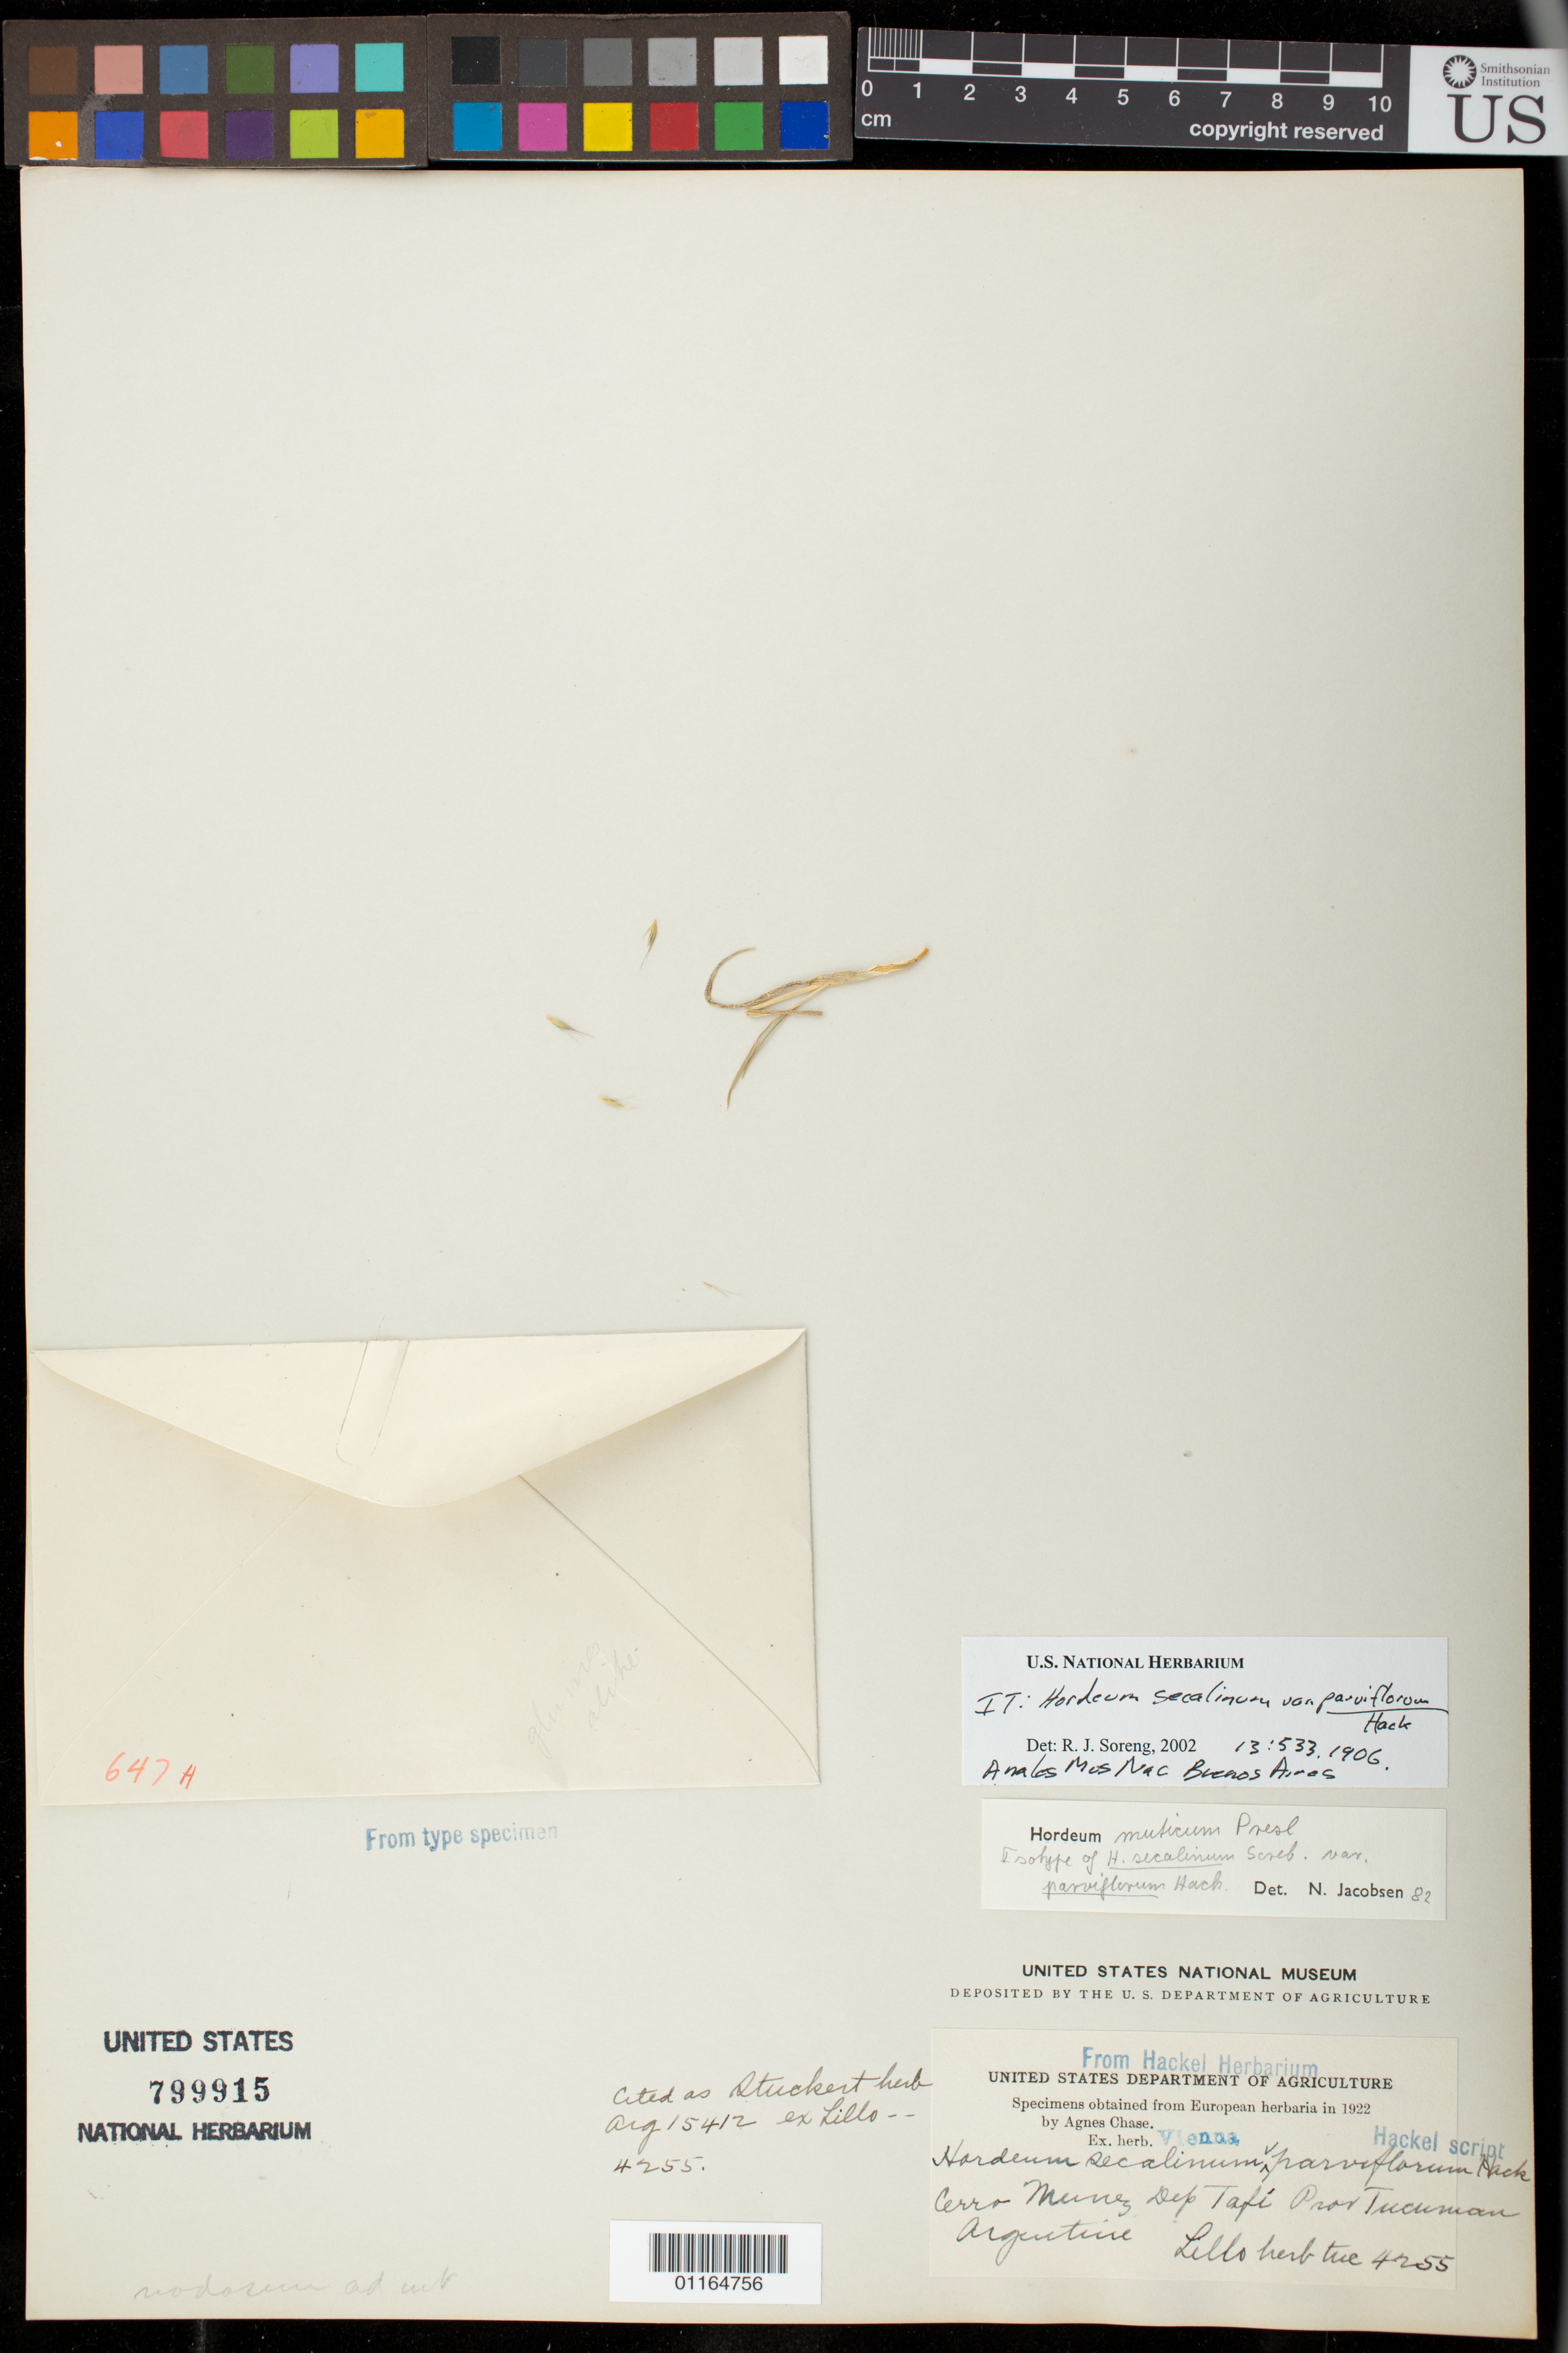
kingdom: Plantae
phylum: Tracheophyta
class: Liliopsida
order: Poales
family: Poaceae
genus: Hordeum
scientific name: Hordeum secalinum var. parviflorum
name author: Hack. in Stuck.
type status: Type Collection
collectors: T. Stuckert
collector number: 15412 [Lillo 4255]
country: Argentina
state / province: Tucuman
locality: Cerro Munez, Dept Tafi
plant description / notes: Fragmentary material of type specimen ex herb. Hackel (Vienna)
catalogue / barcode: US 799915